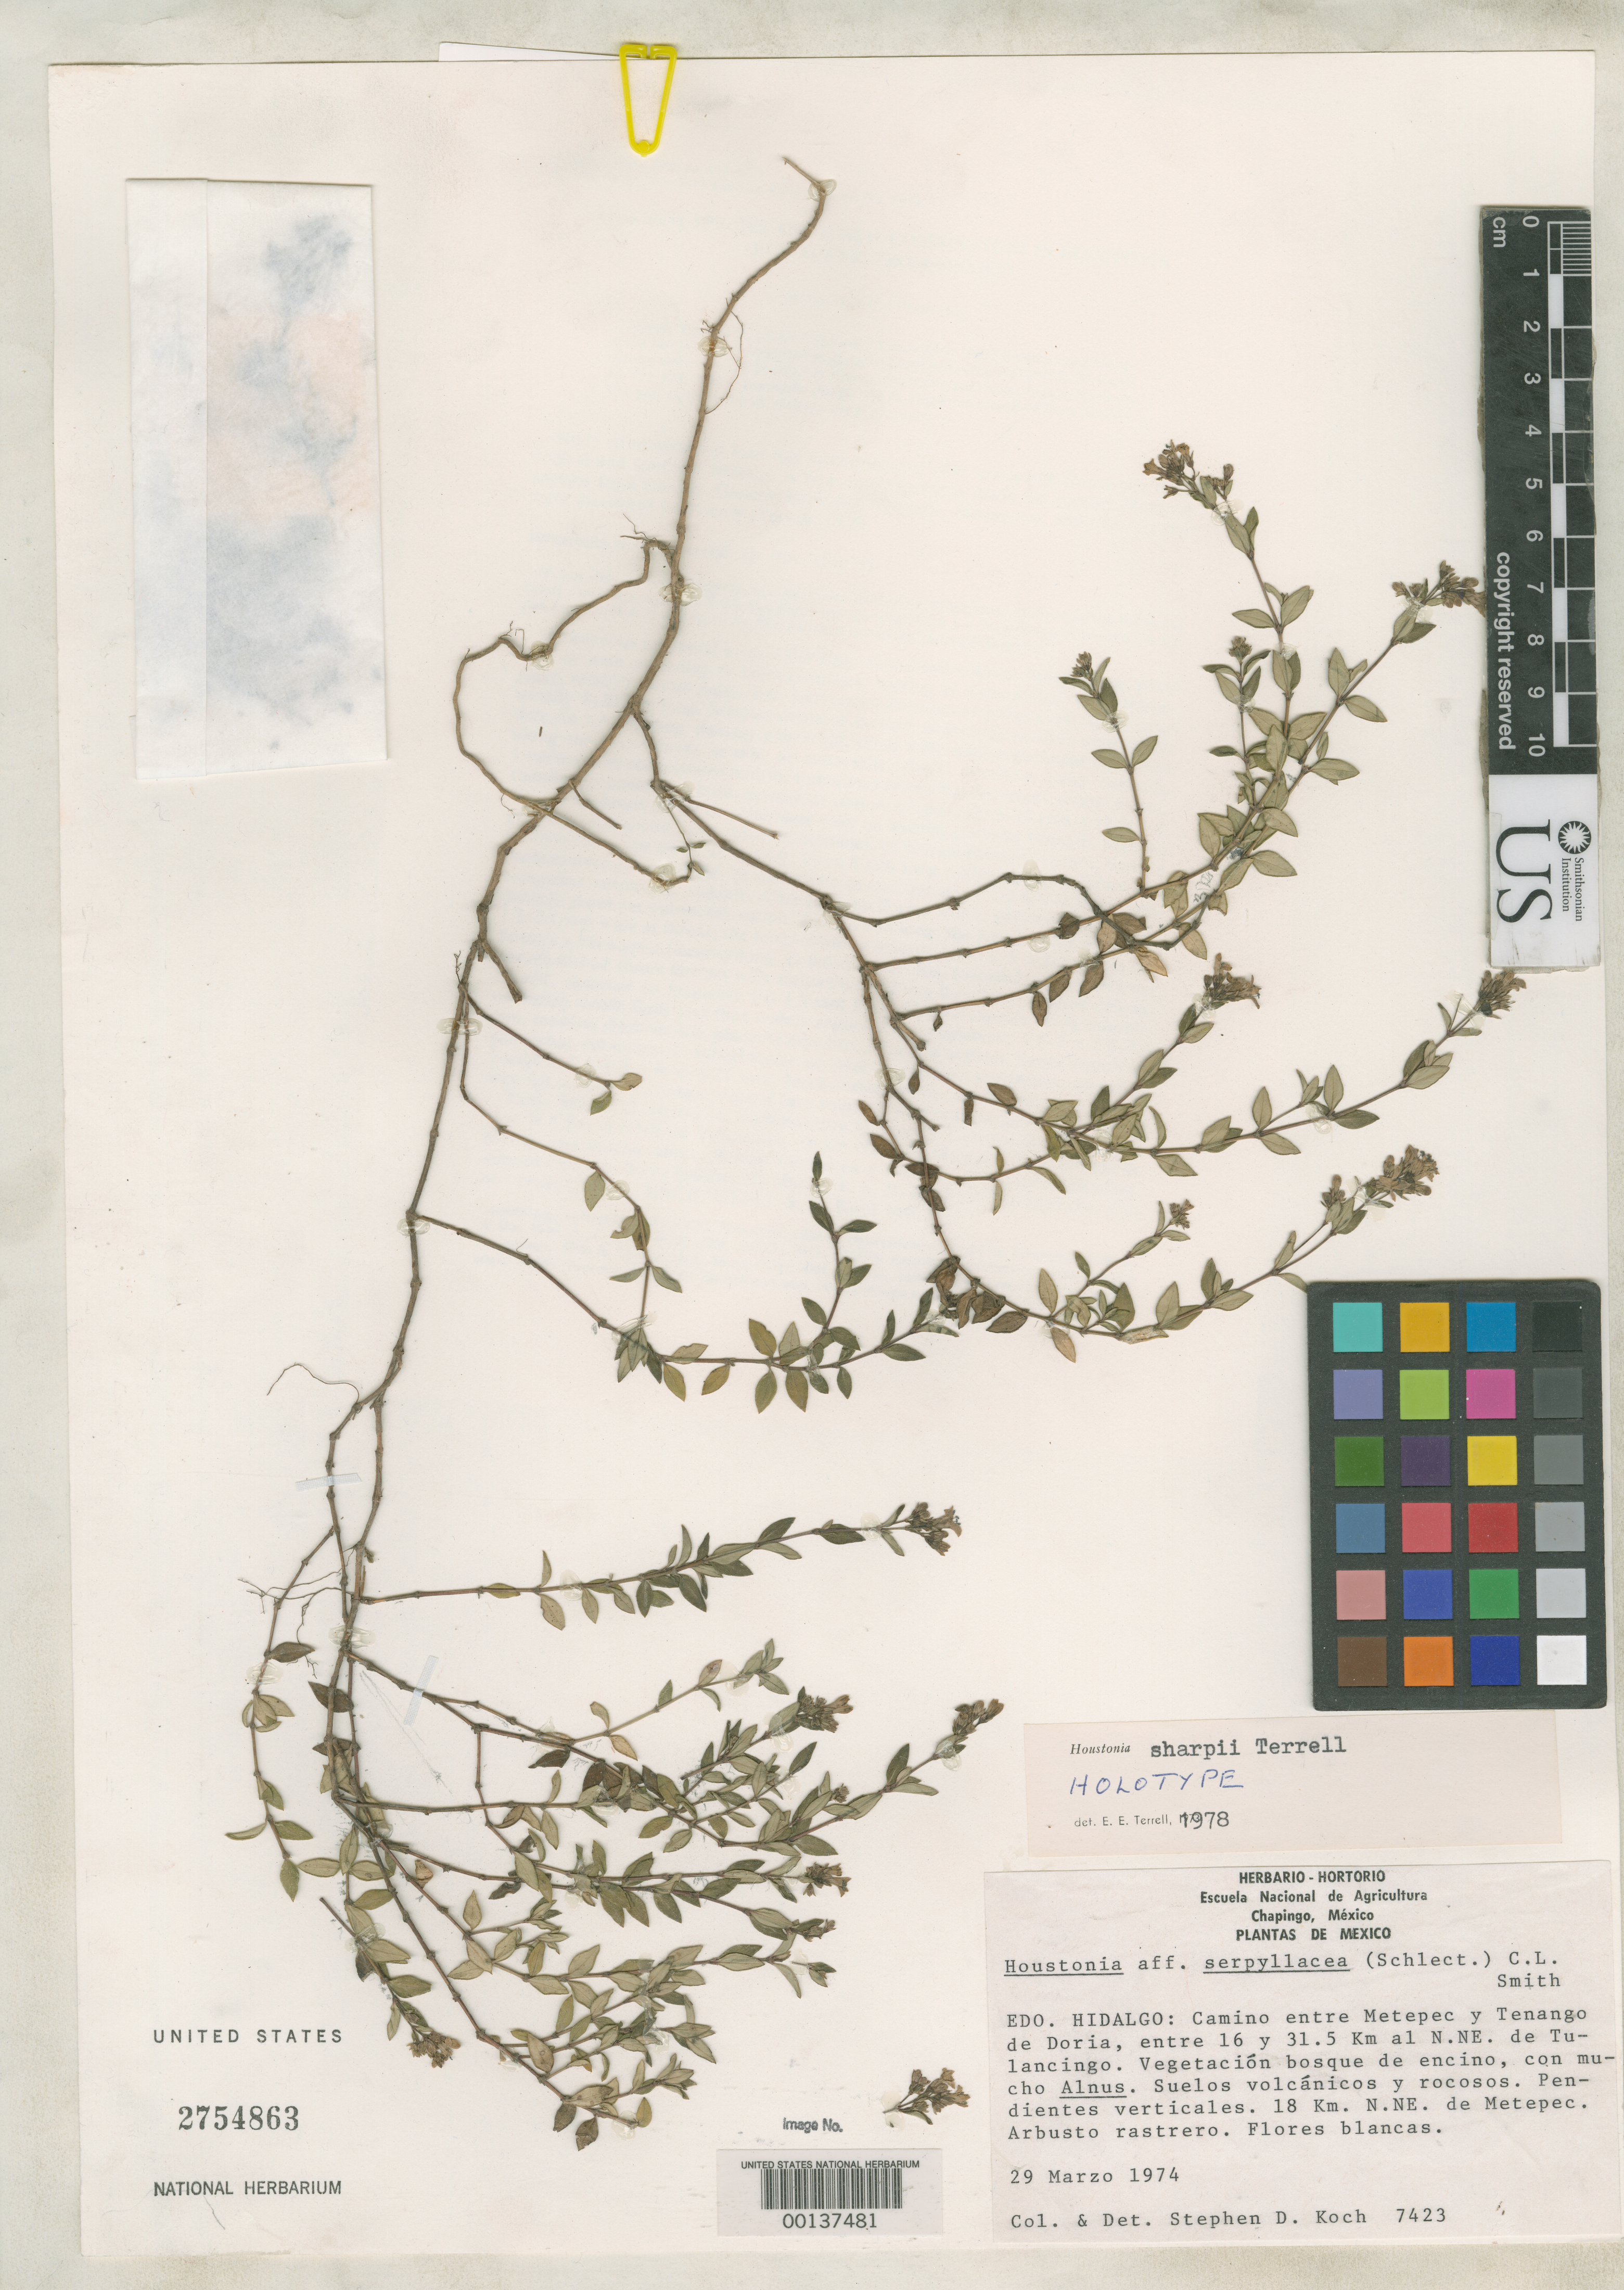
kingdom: Plantae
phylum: Tracheophyta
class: Magnoliopsida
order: Gentianales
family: Rubiaceae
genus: Houstonia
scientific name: Houstonia sharpii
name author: Terrell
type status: Holotype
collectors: S. D. Koch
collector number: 7423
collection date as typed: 29 Mar 1974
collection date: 1974-03-29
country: Mexico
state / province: Hidalgo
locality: Camino entre Metepec y Tenango de Doria, [entre?] 16 y 31.5 km al NNE de Tulancingo, 18 km NNE de Metepec.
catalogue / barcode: US 2754863